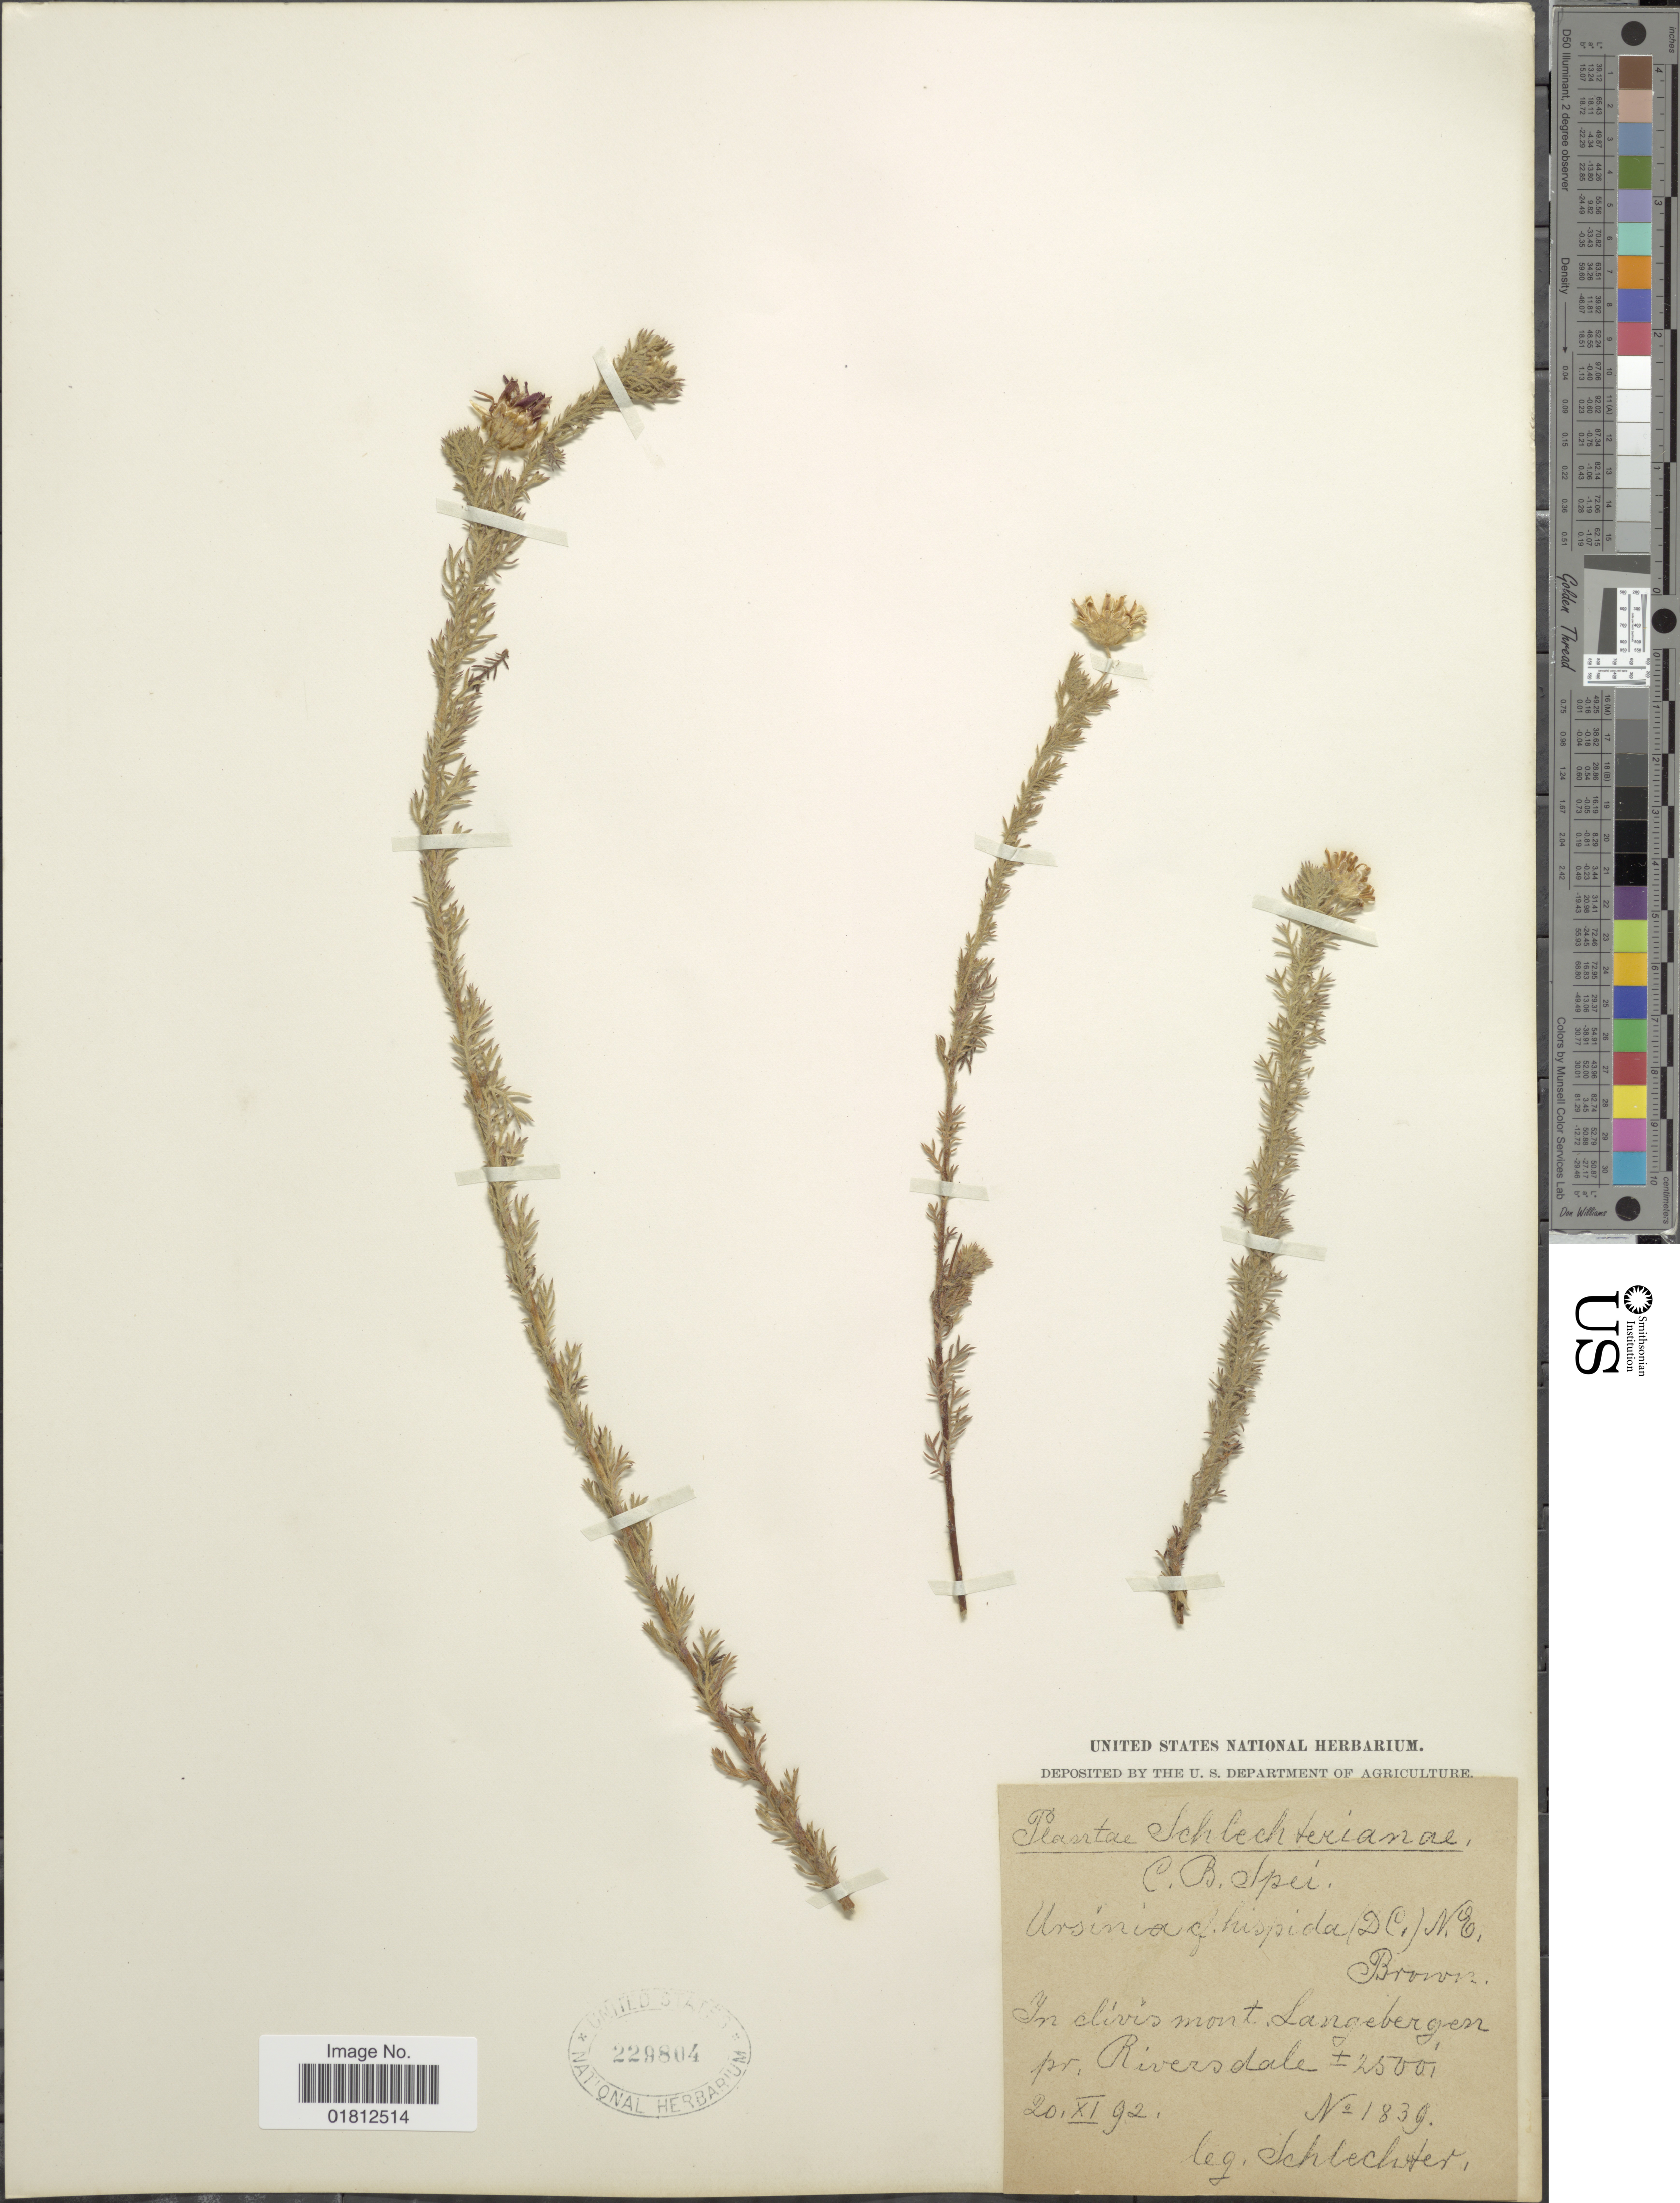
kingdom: Plantae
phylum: Tracheophyta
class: Magnoliopsida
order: Asterales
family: Asteraceae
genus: Ursinia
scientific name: Ursinia hispida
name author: DC.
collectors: Schlechter, --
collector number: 1839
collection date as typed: Transcribed d/m/y: 20/11/92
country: South Africa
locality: C.B. Spei, in clivis mont. Langebergen pr. Riversdale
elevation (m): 762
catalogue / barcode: US 229804